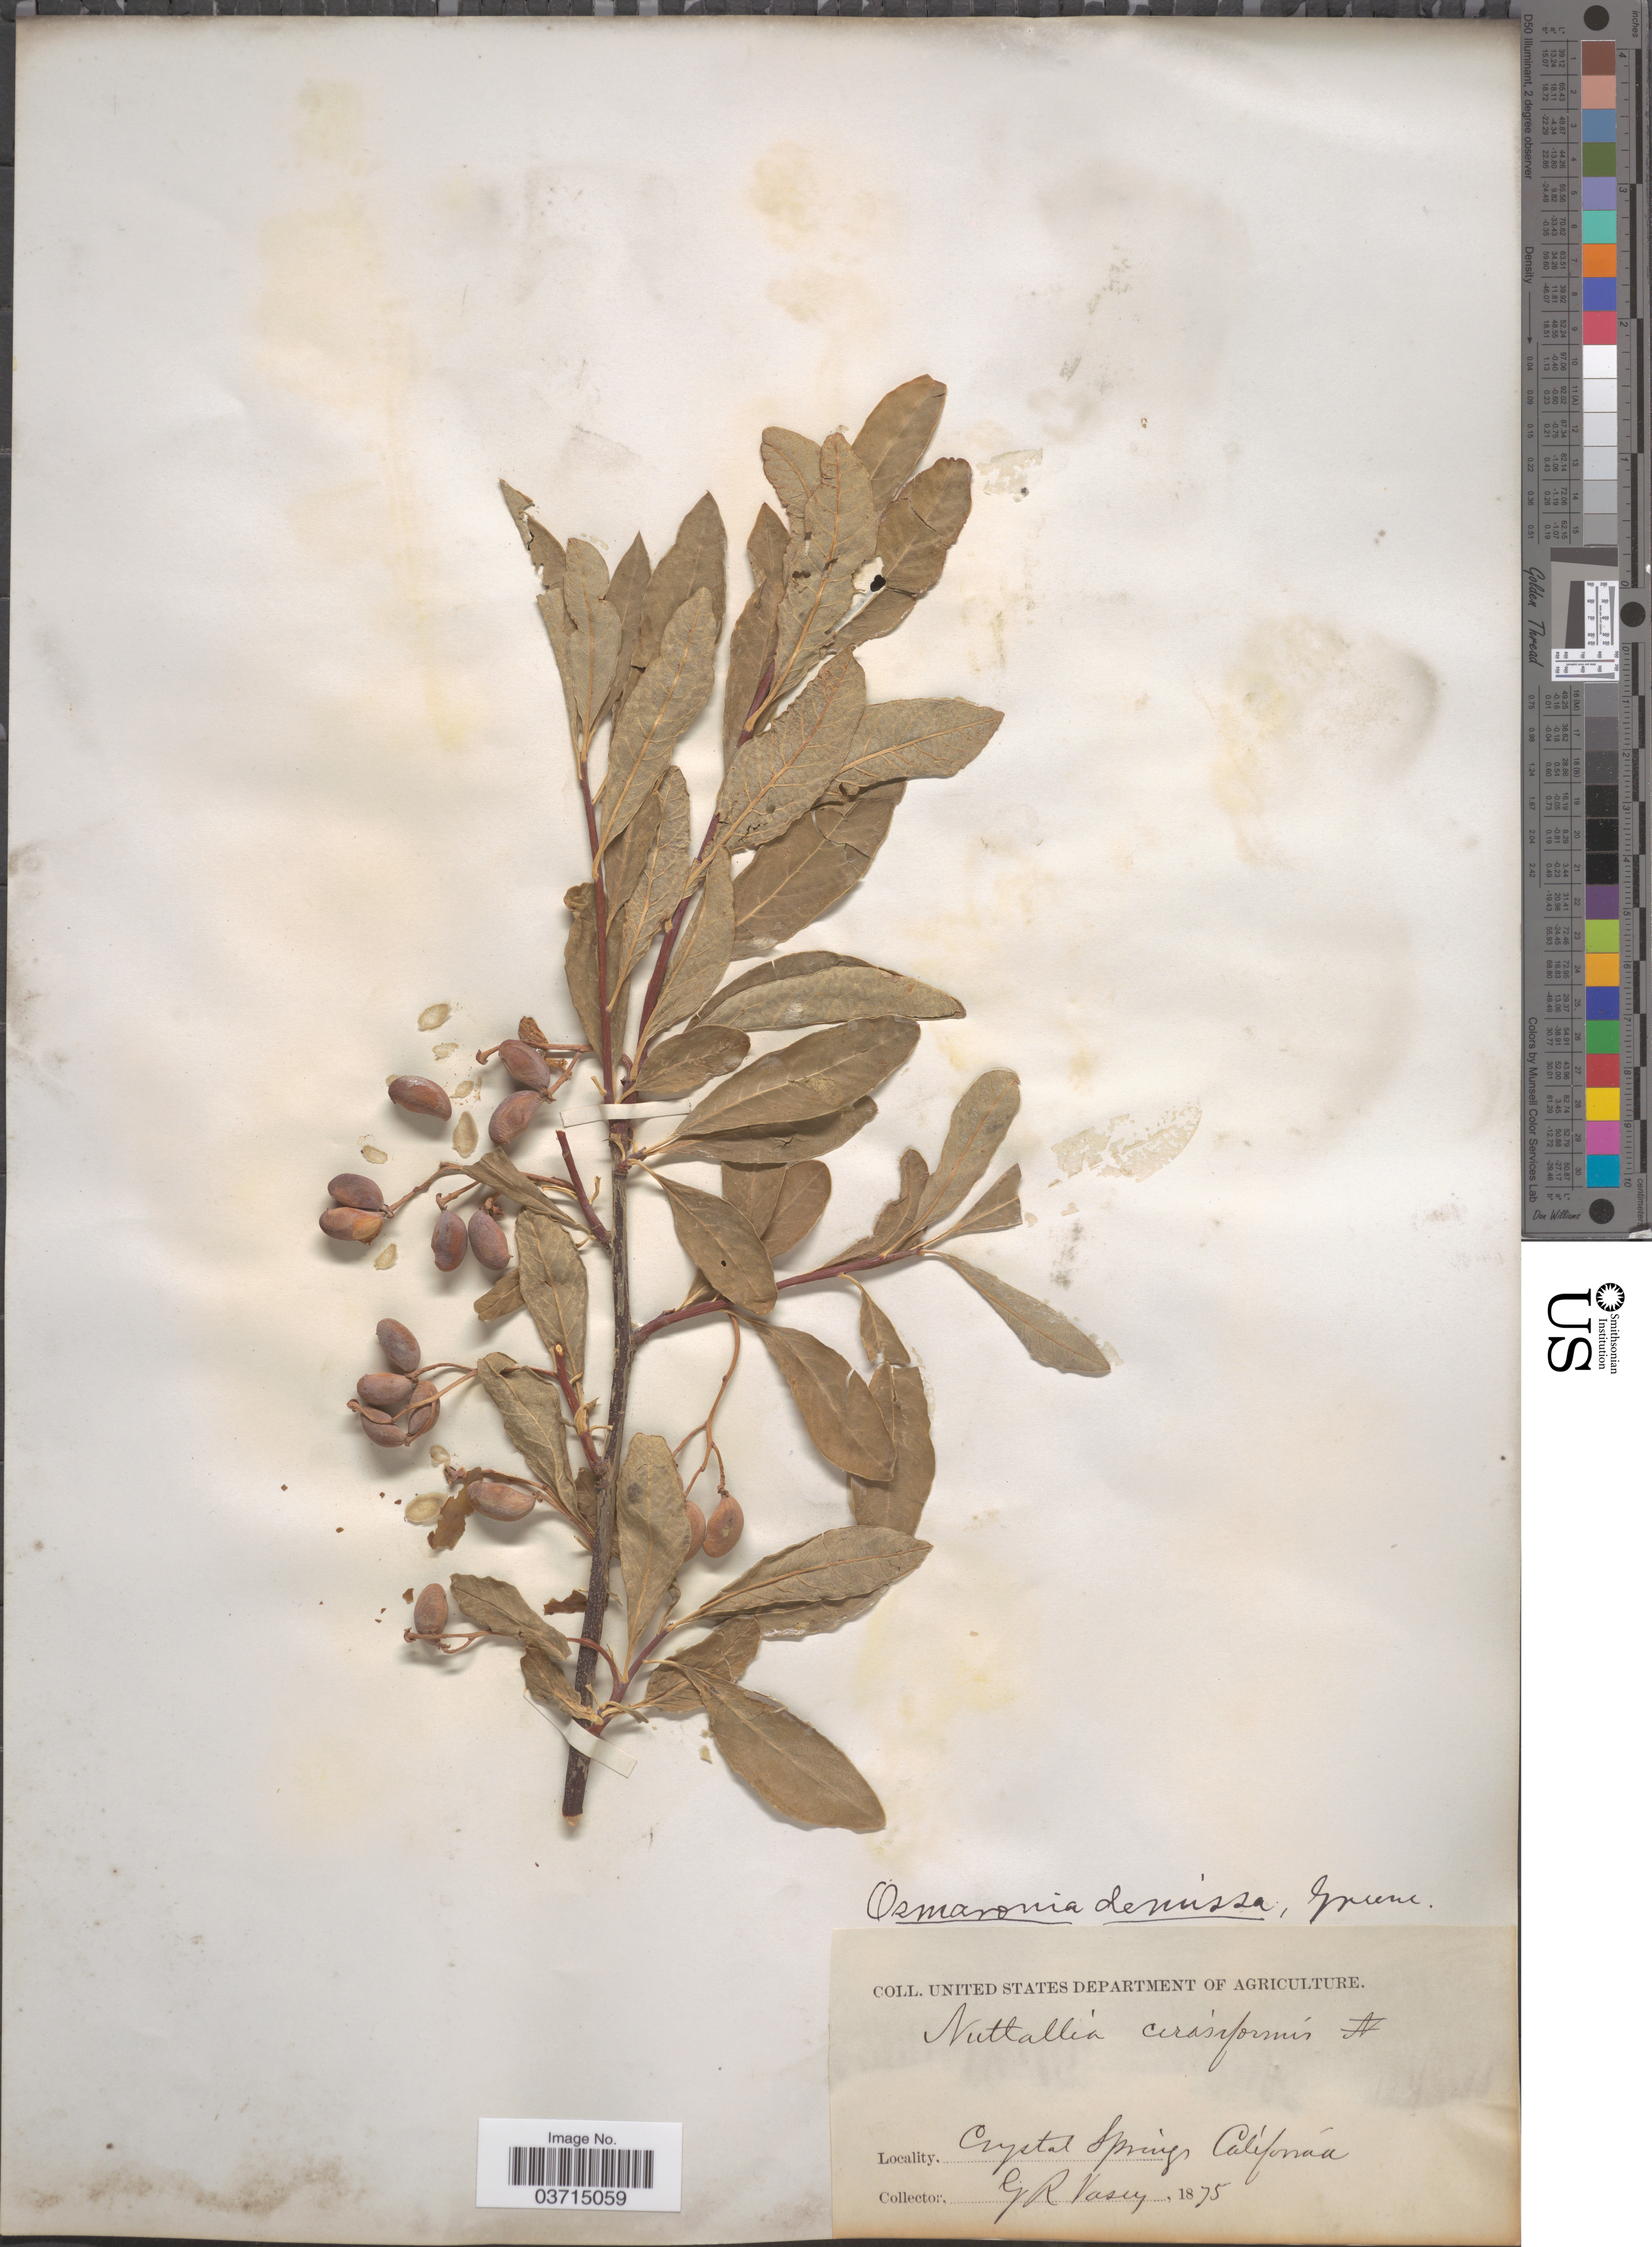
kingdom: Plantae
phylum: Tracheophyta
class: Magnoliopsida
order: Rosales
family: Rosaceae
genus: Oemleria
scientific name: Oemleria cerasiformis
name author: (Torr. & A. Gray ex Hook. & Arn.) J.W. Landon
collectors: G. R. Vasey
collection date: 1875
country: United States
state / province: California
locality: Crystal Springs.